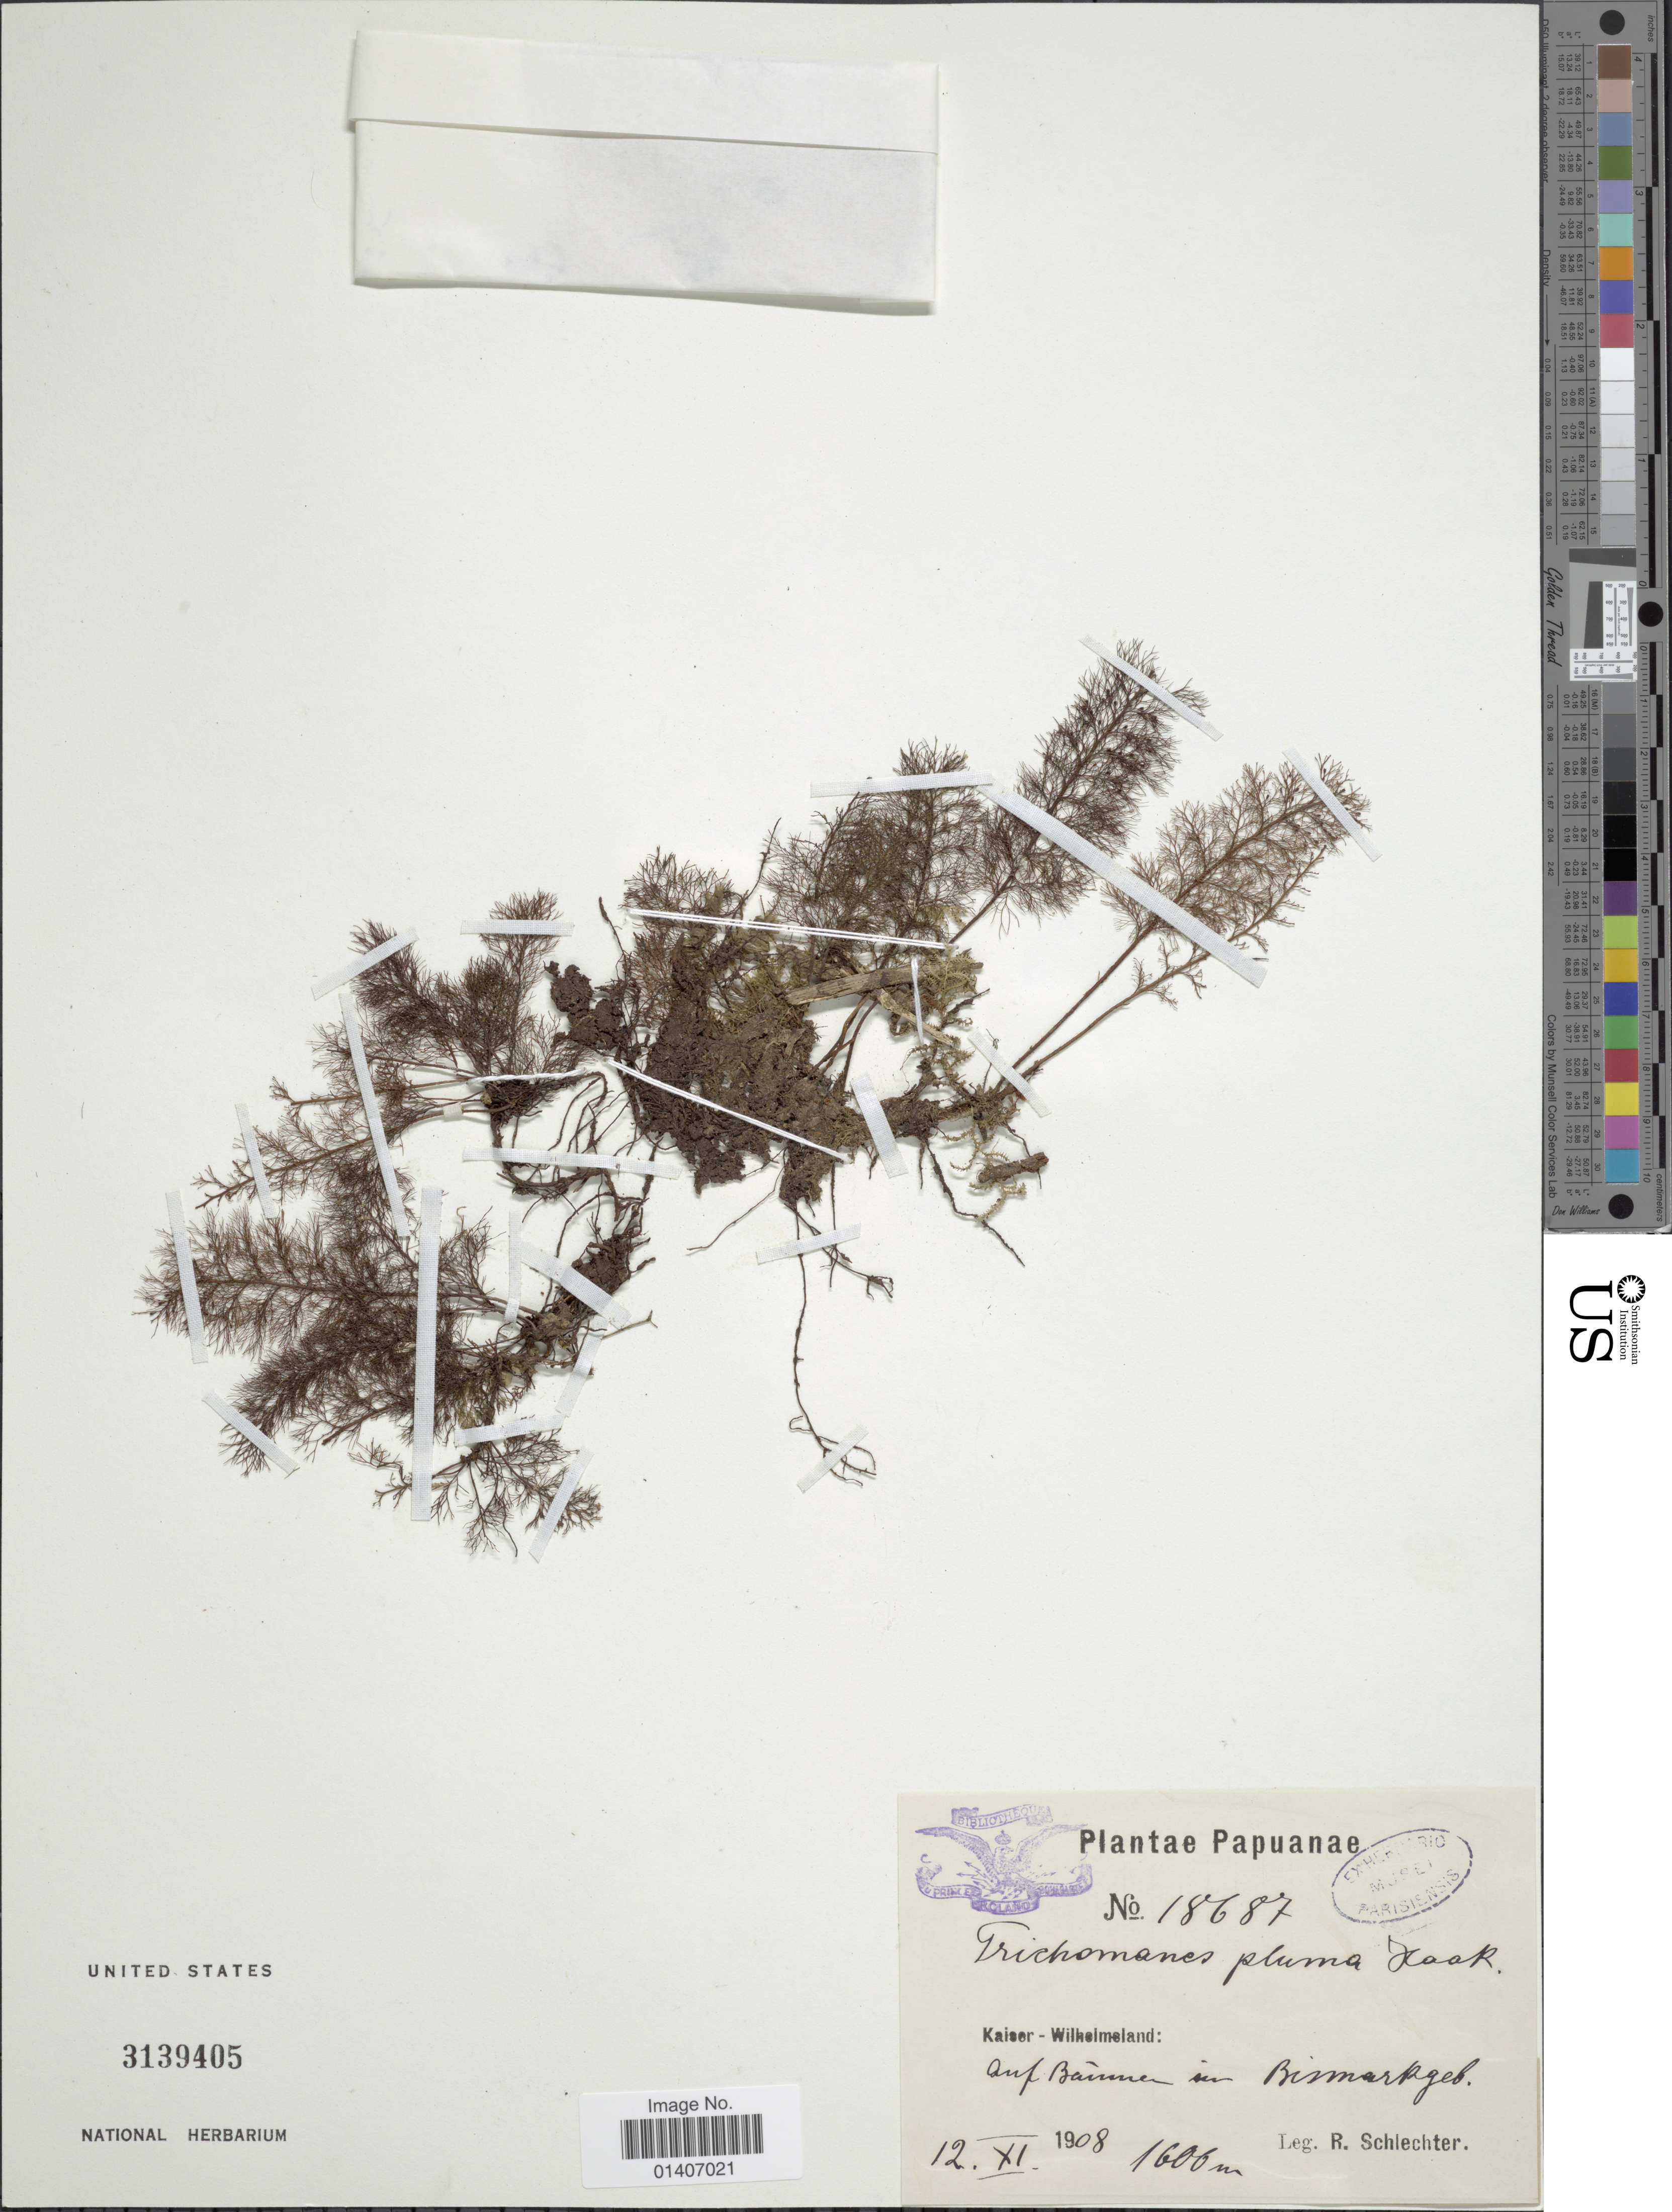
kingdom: Plantae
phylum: Tracheophyta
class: Polypodiopsida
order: Hymenophyllales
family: Hymenophyllaceae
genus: Abrodictyum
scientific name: Abrodictyum pluma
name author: (Hook.) Ebihara & K. Iwats.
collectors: F. R. R. Schlechter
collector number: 18687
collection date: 1908-11-12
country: Papua New Guinea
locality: Papuanae, Kaiser-Wilhelmsland, Auf Bäumen im Bismarck geb.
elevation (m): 1600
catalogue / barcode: US 3139405